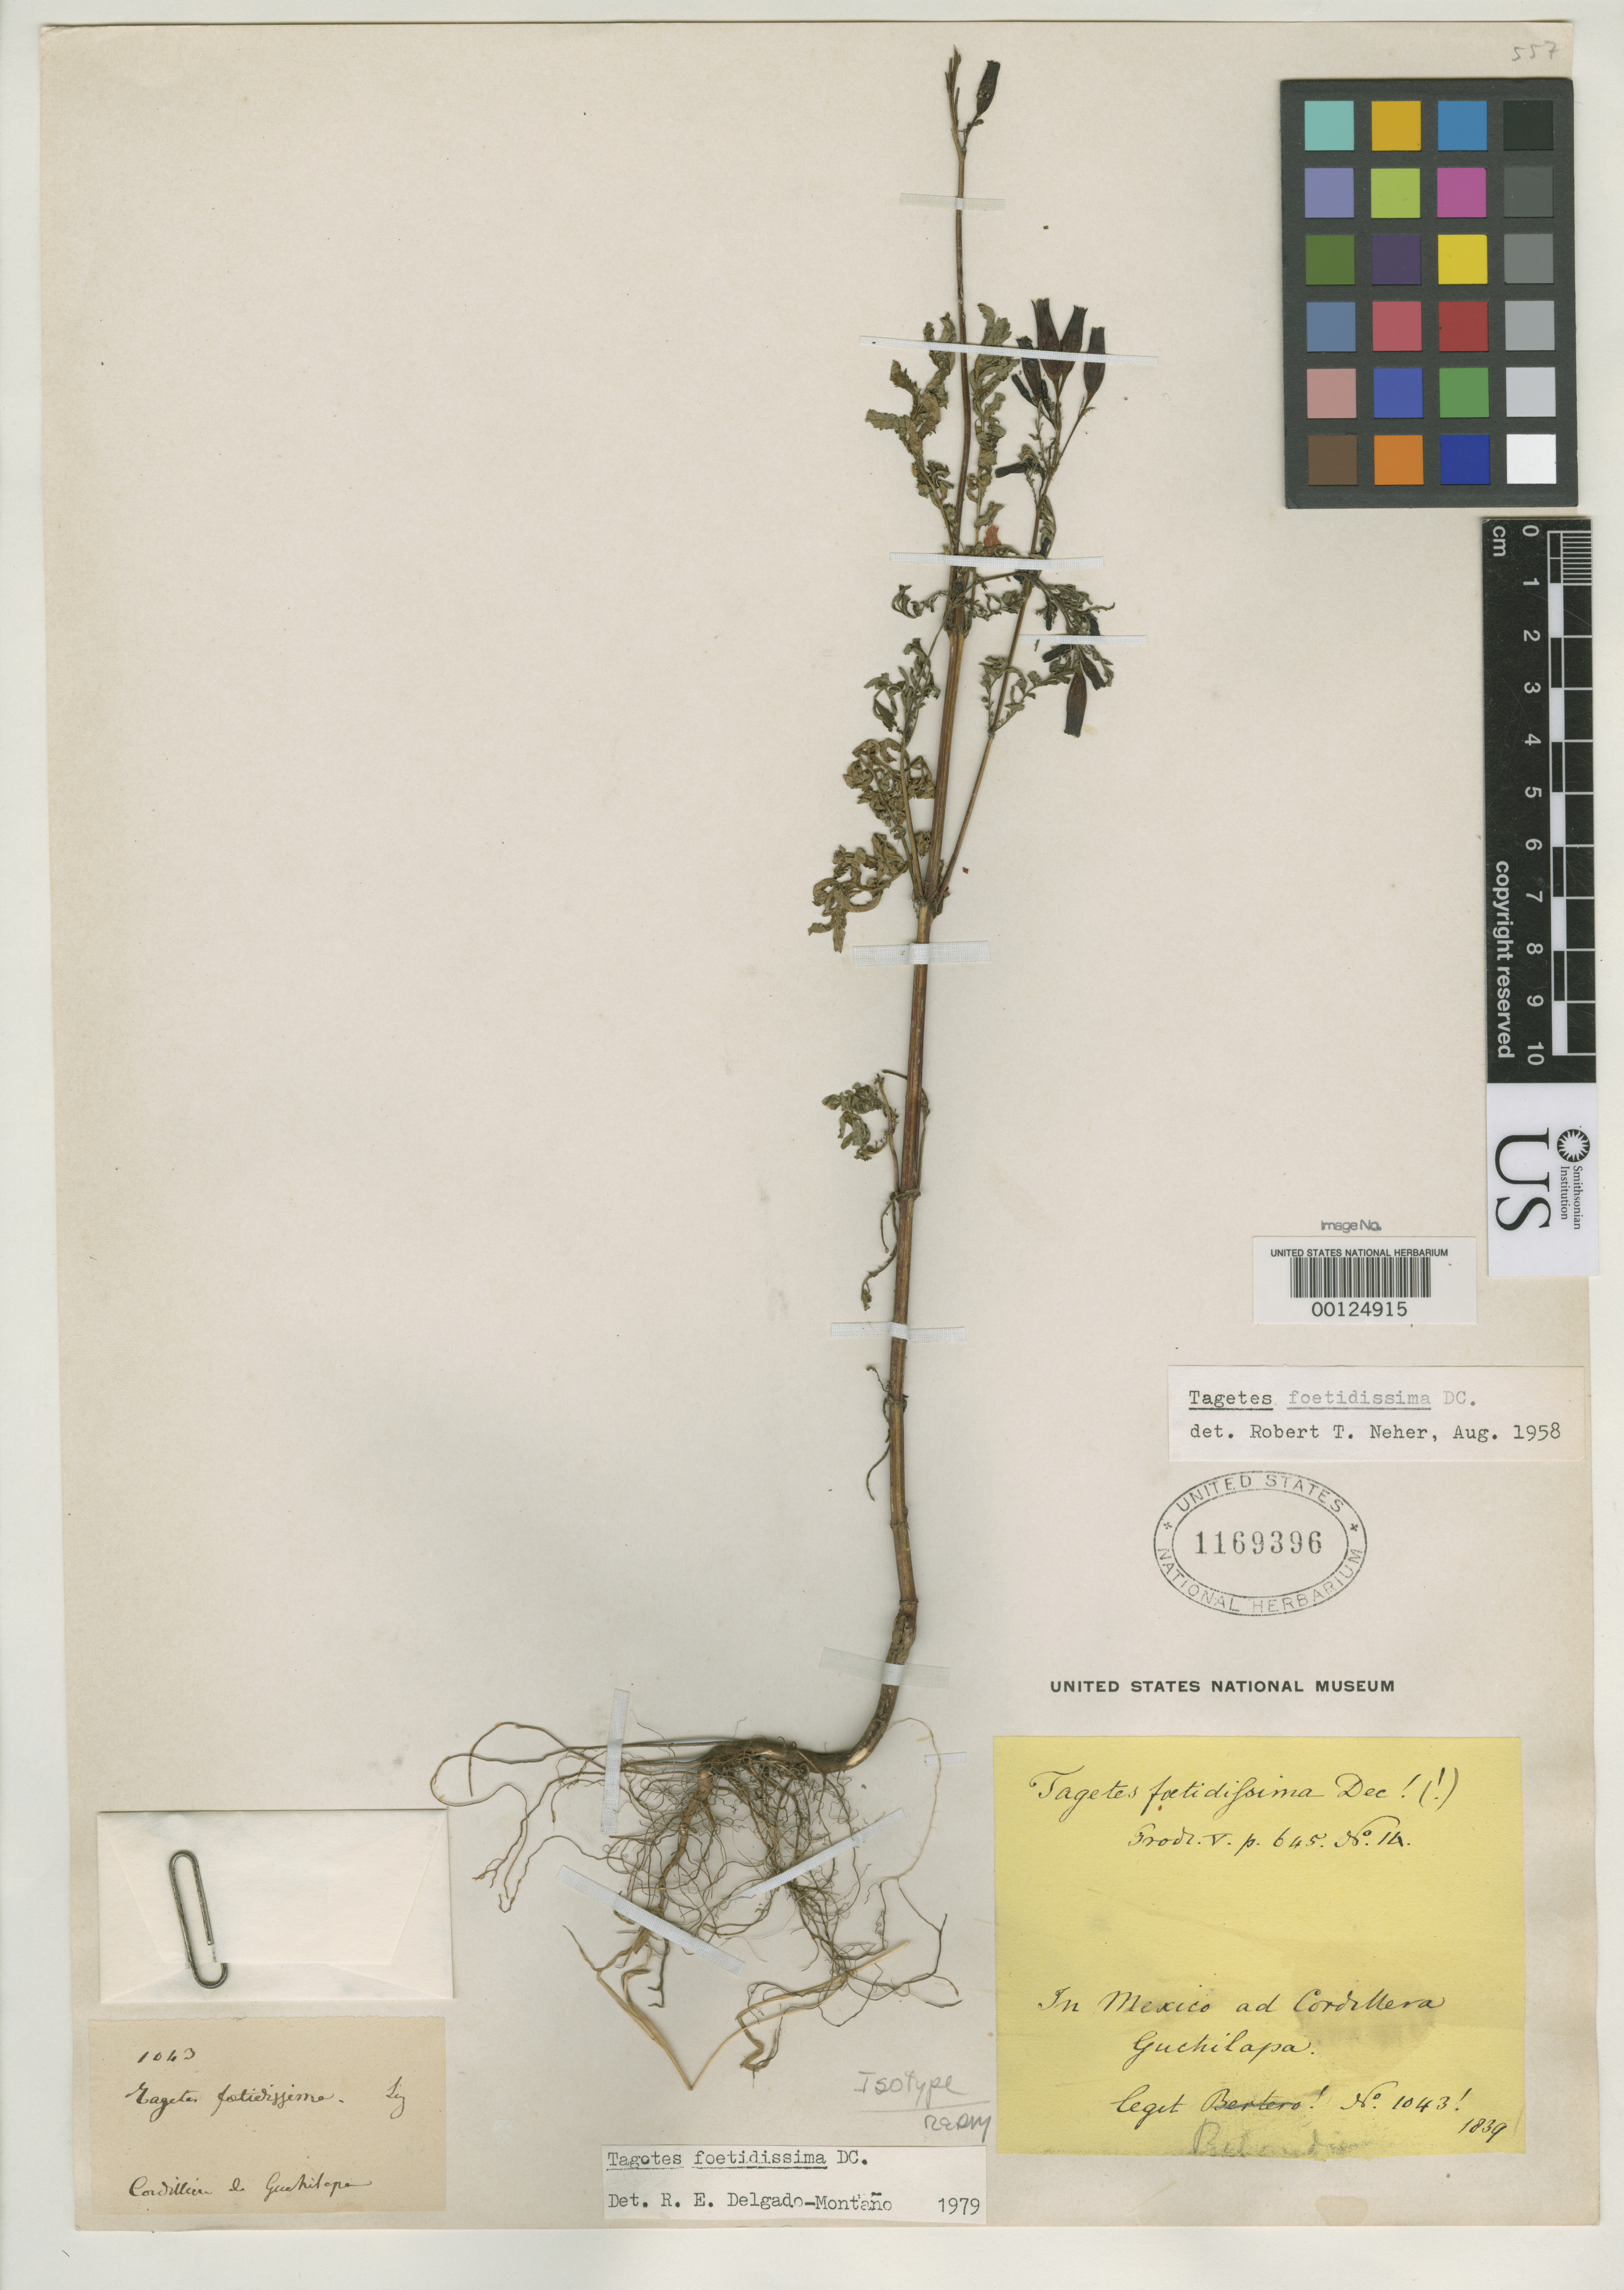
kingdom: Plantae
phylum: Tracheophyta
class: Magnoliopsida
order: Asterales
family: Asteraceae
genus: Tagetes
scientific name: Tagetes foetidissima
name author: DC.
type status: Syntype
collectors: J. L. Berlandier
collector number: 1043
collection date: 1839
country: Mexico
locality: Cordillera Guchilapa. [protologue: "Guchilacae Cordilleram"]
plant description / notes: If date on label (1839) is a collection date (and correct) then this cannot be type material of the name (published 1836).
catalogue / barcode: US 1169396